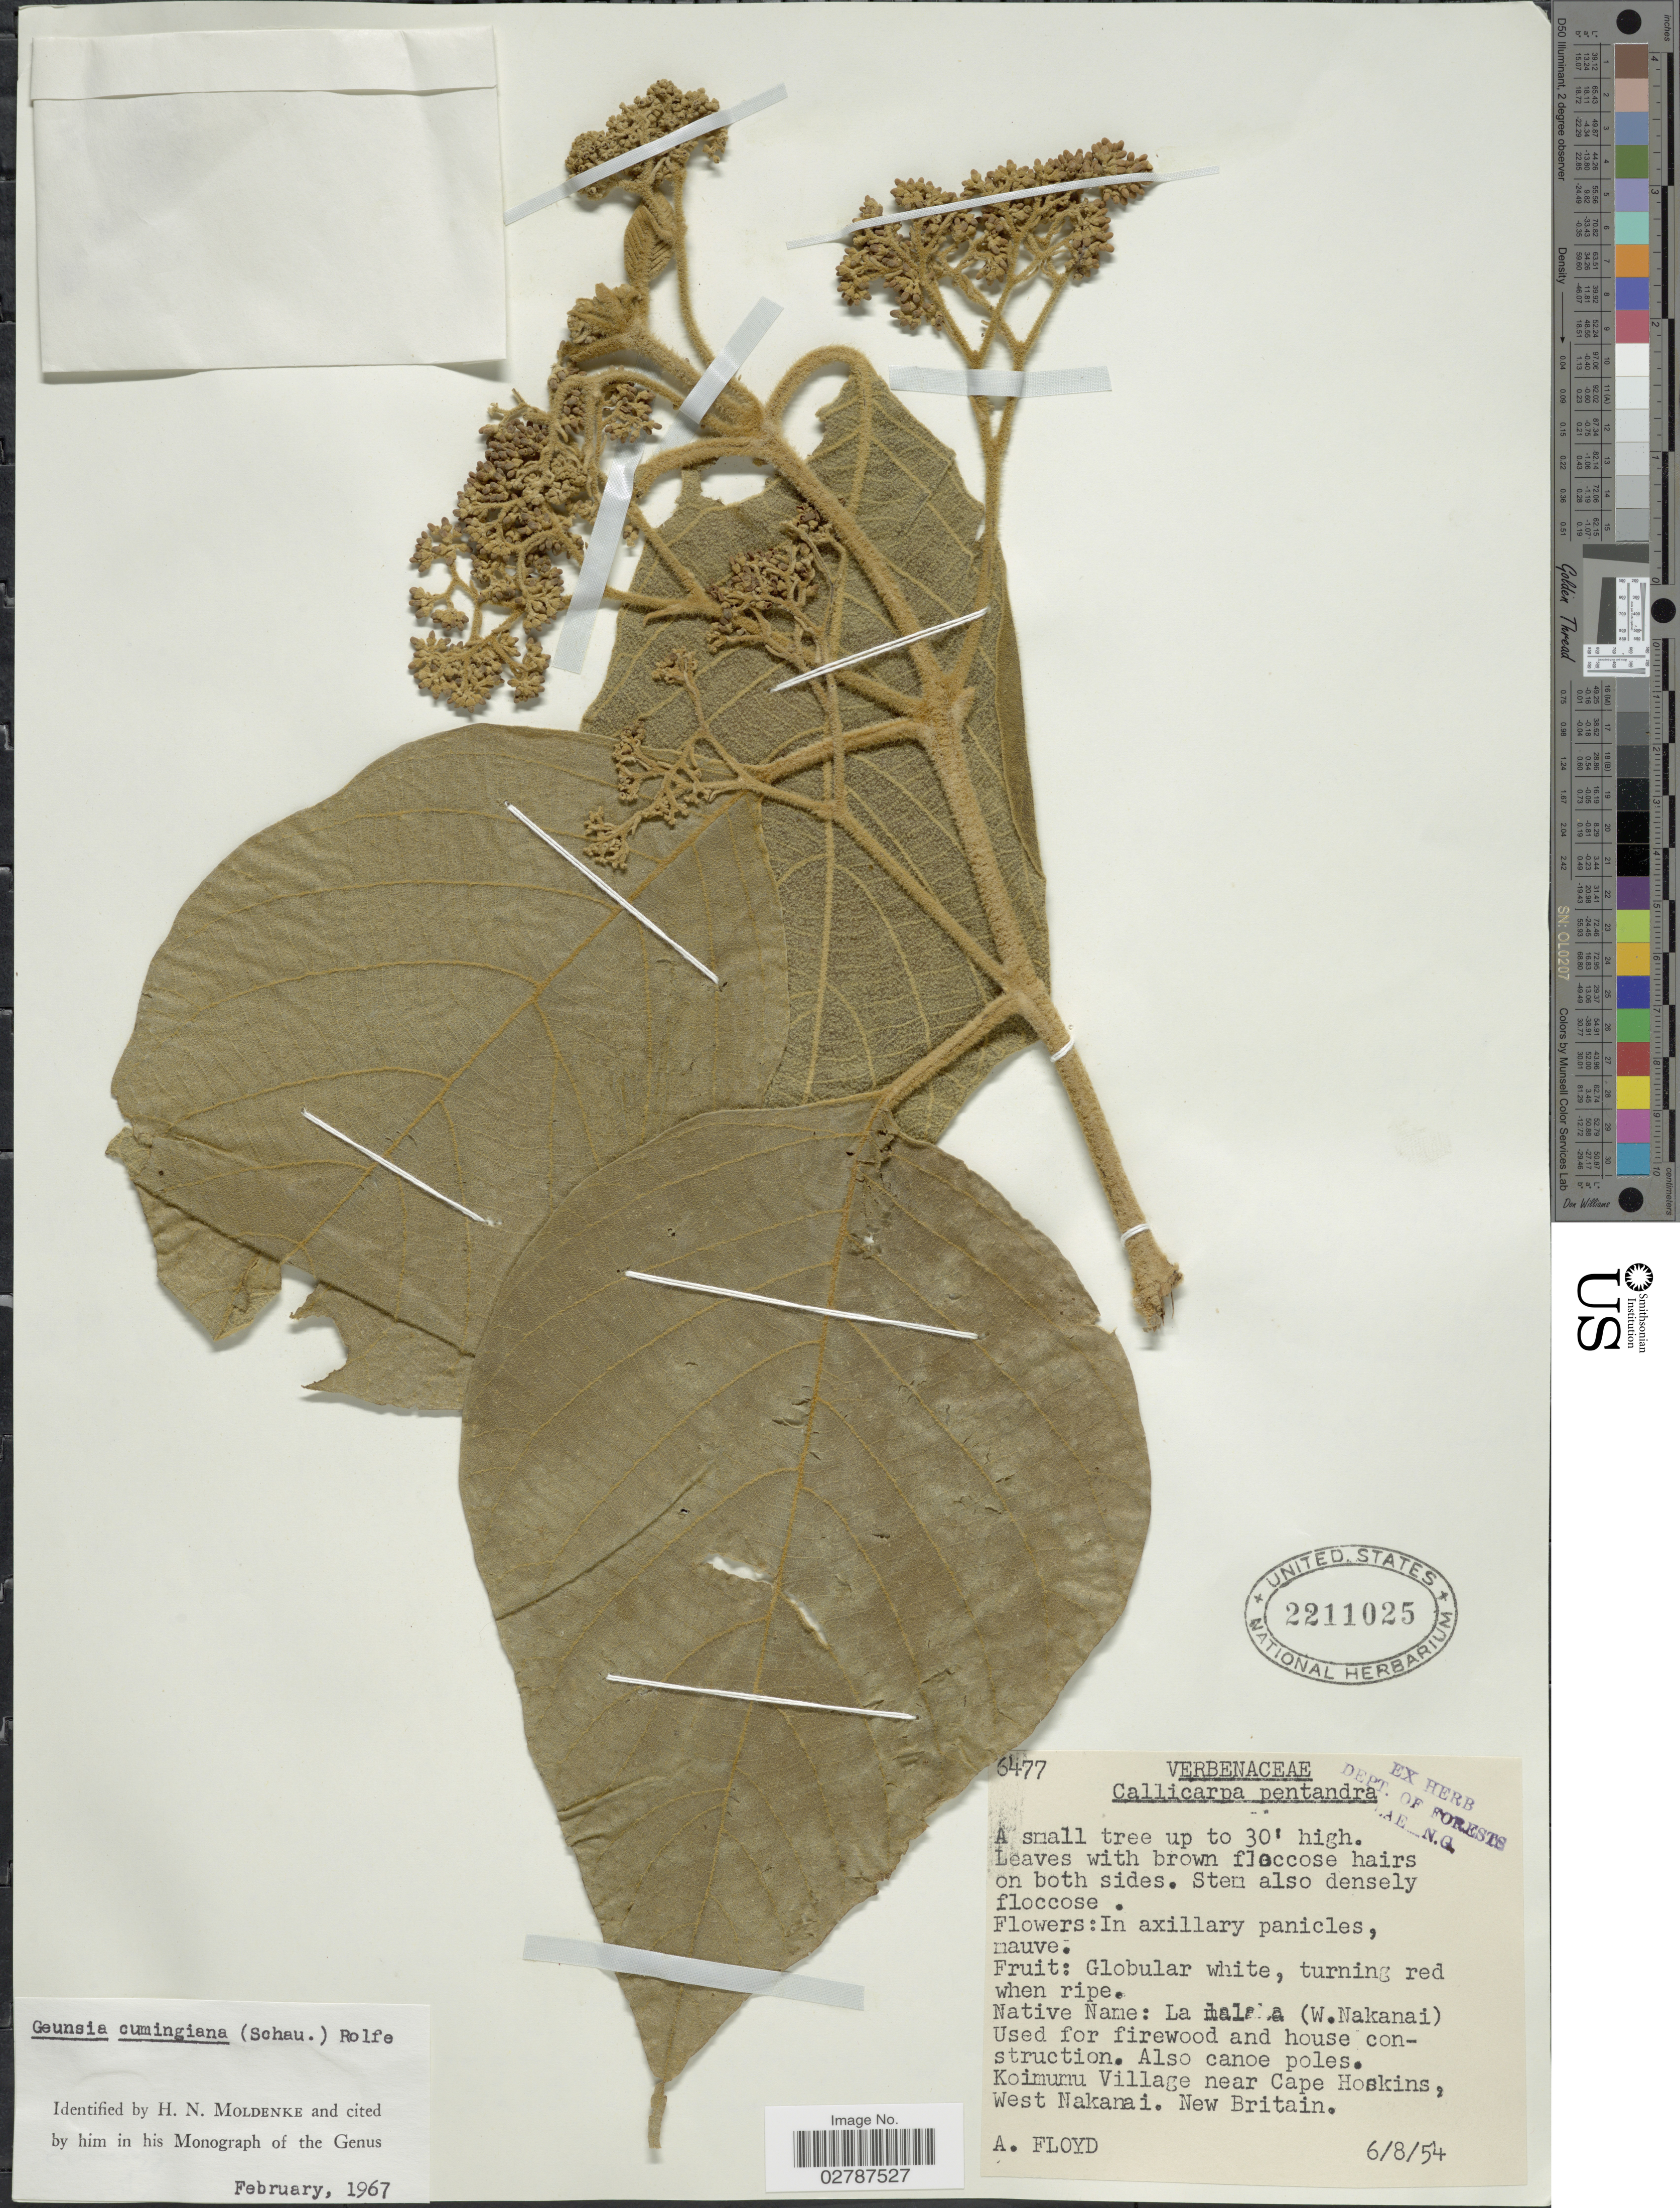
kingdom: Plantae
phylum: Tracheophyta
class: Magnoliopsida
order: Lamiales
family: Lamiaceae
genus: Callicarpa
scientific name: Callicarpa cumingiana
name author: Schauer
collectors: A. Floyd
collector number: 6477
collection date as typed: Transcribed d/m/y: 6/8/54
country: Papua New Guinea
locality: Koimumu Village near Cape Hoskins, West Nakanai.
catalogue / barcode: US 2211025